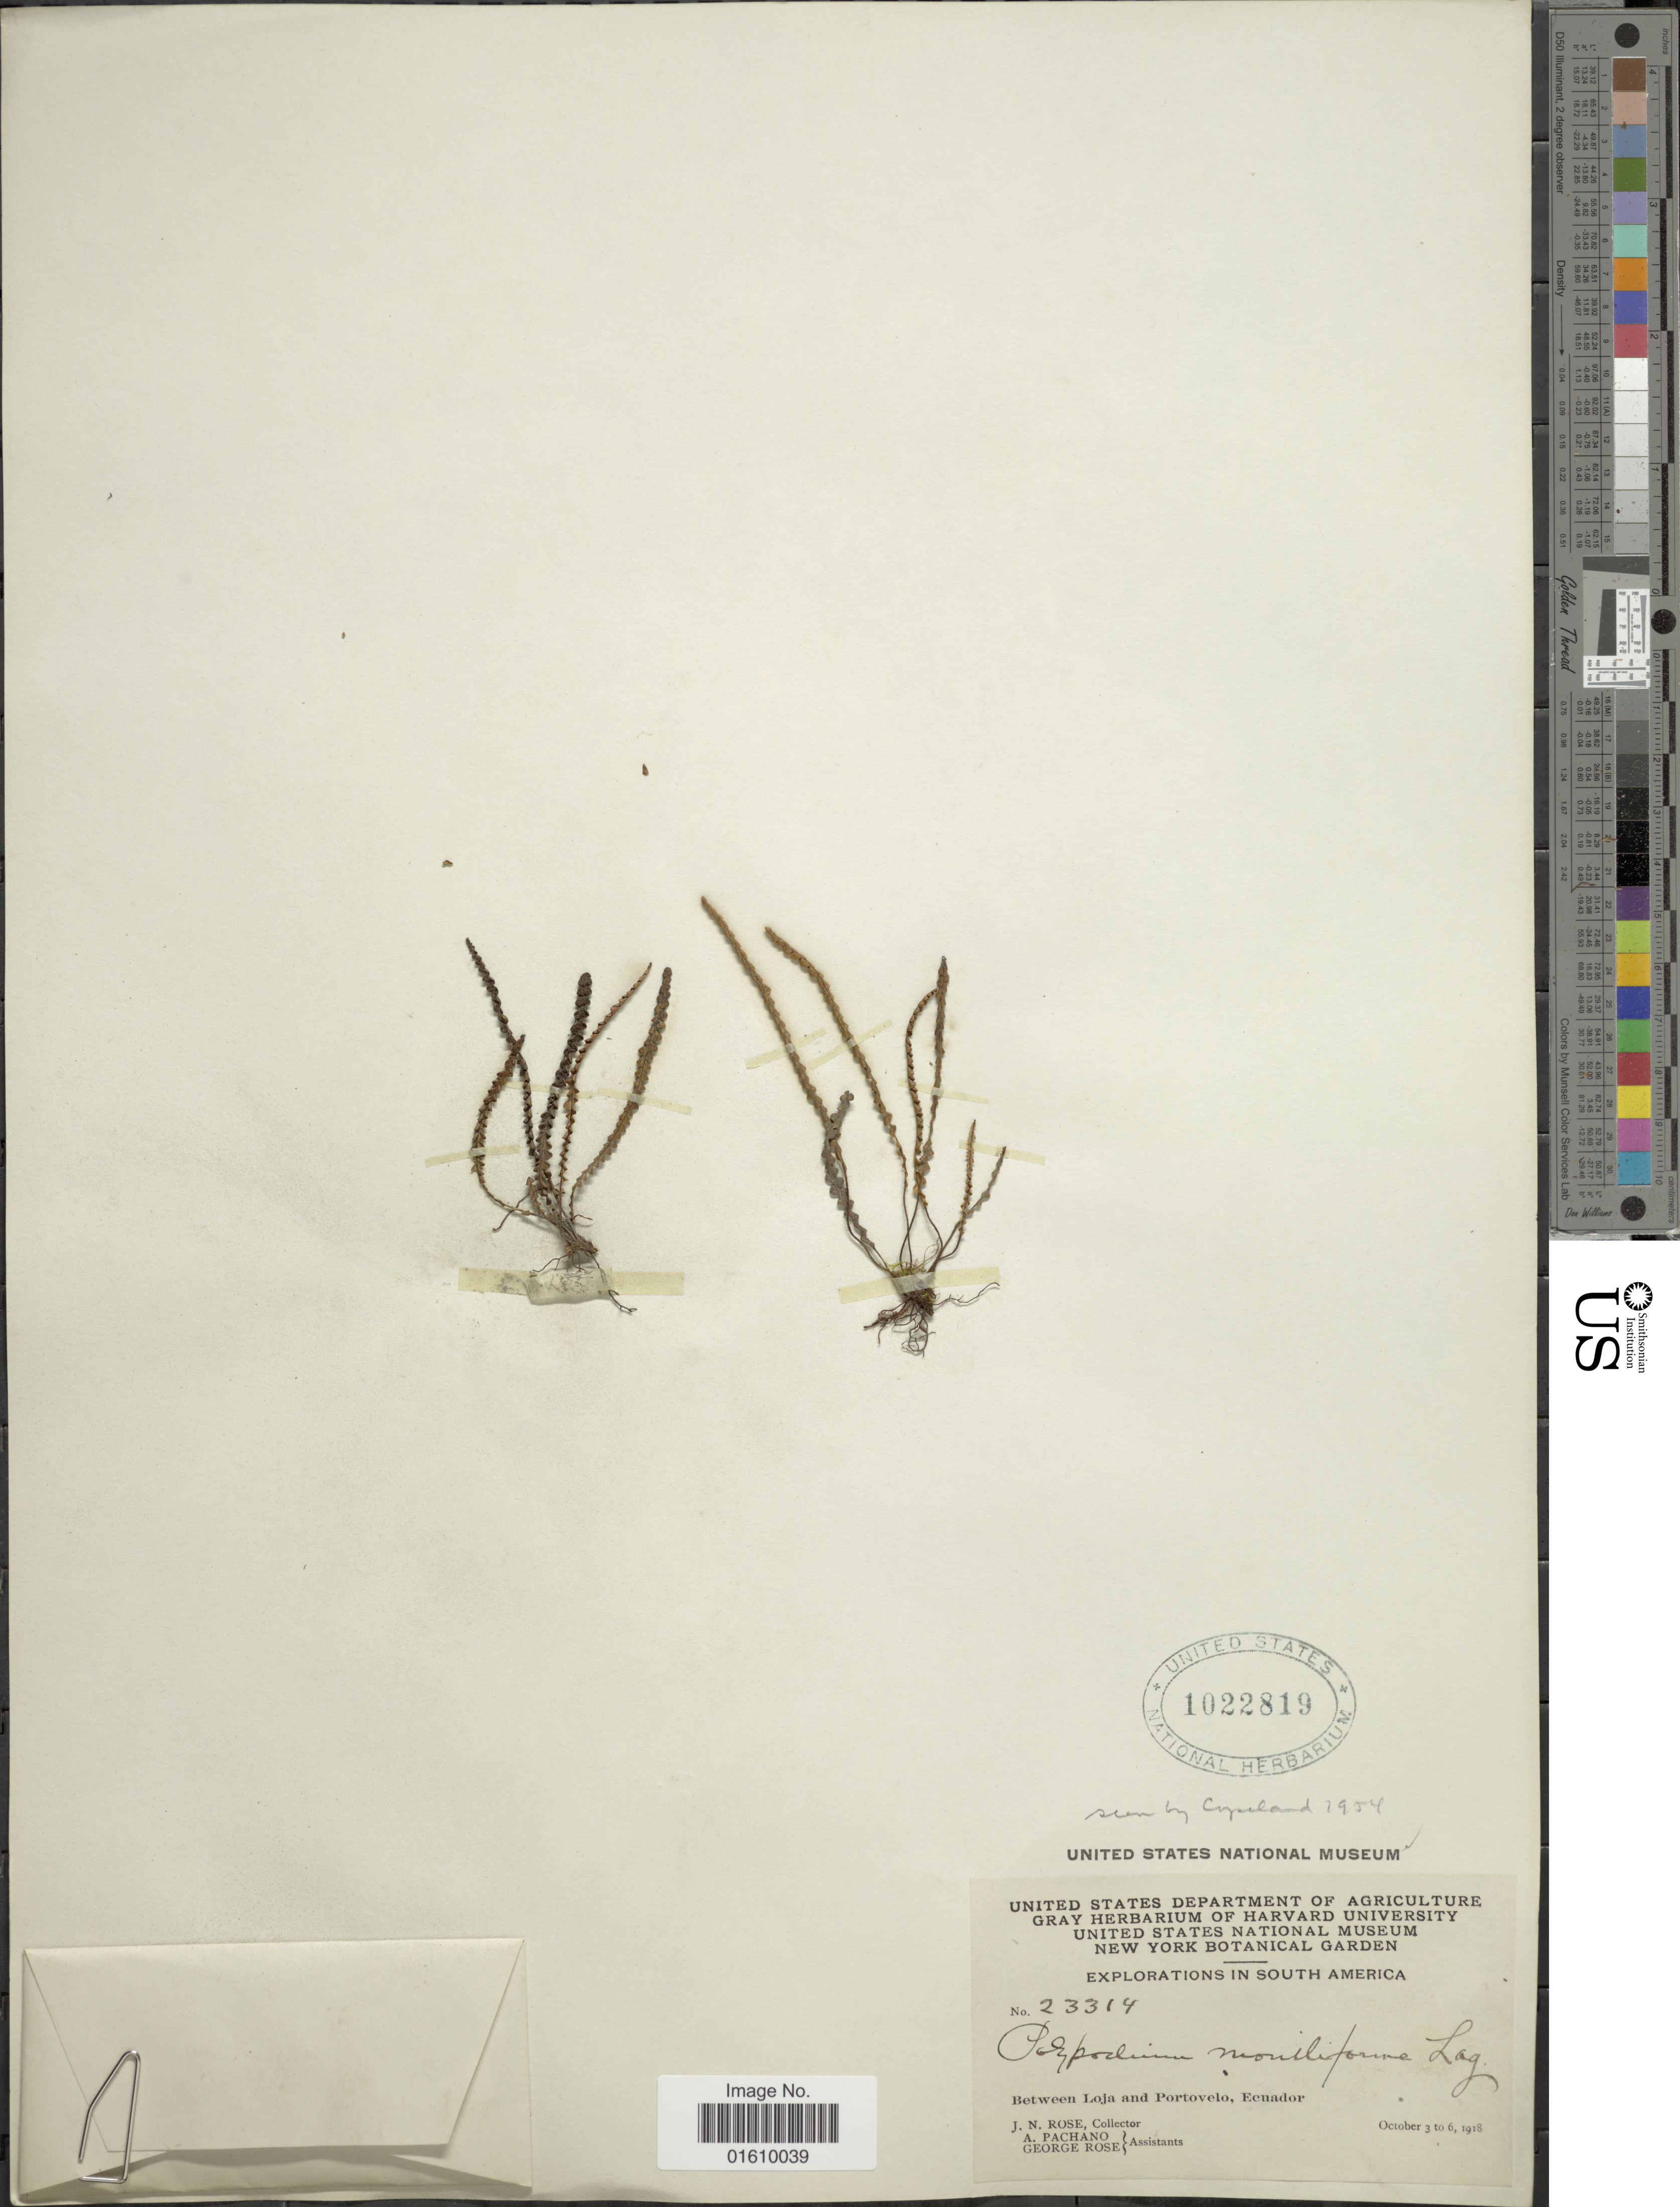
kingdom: Plantae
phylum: Tracheophyta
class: Polypodiopsida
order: Polypodiales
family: Polypodiaceae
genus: Melpomene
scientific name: Melpomene moniliformis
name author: (Lag. ex Sw.) A.R. Sm. & R.C. Moran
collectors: J. N. Rose, A. Pachano & G. Rose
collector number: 23314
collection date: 1918-10-03/1918-10-06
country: Ecuador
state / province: Loja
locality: Between Loja and Portovelo.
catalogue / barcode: US 1022819